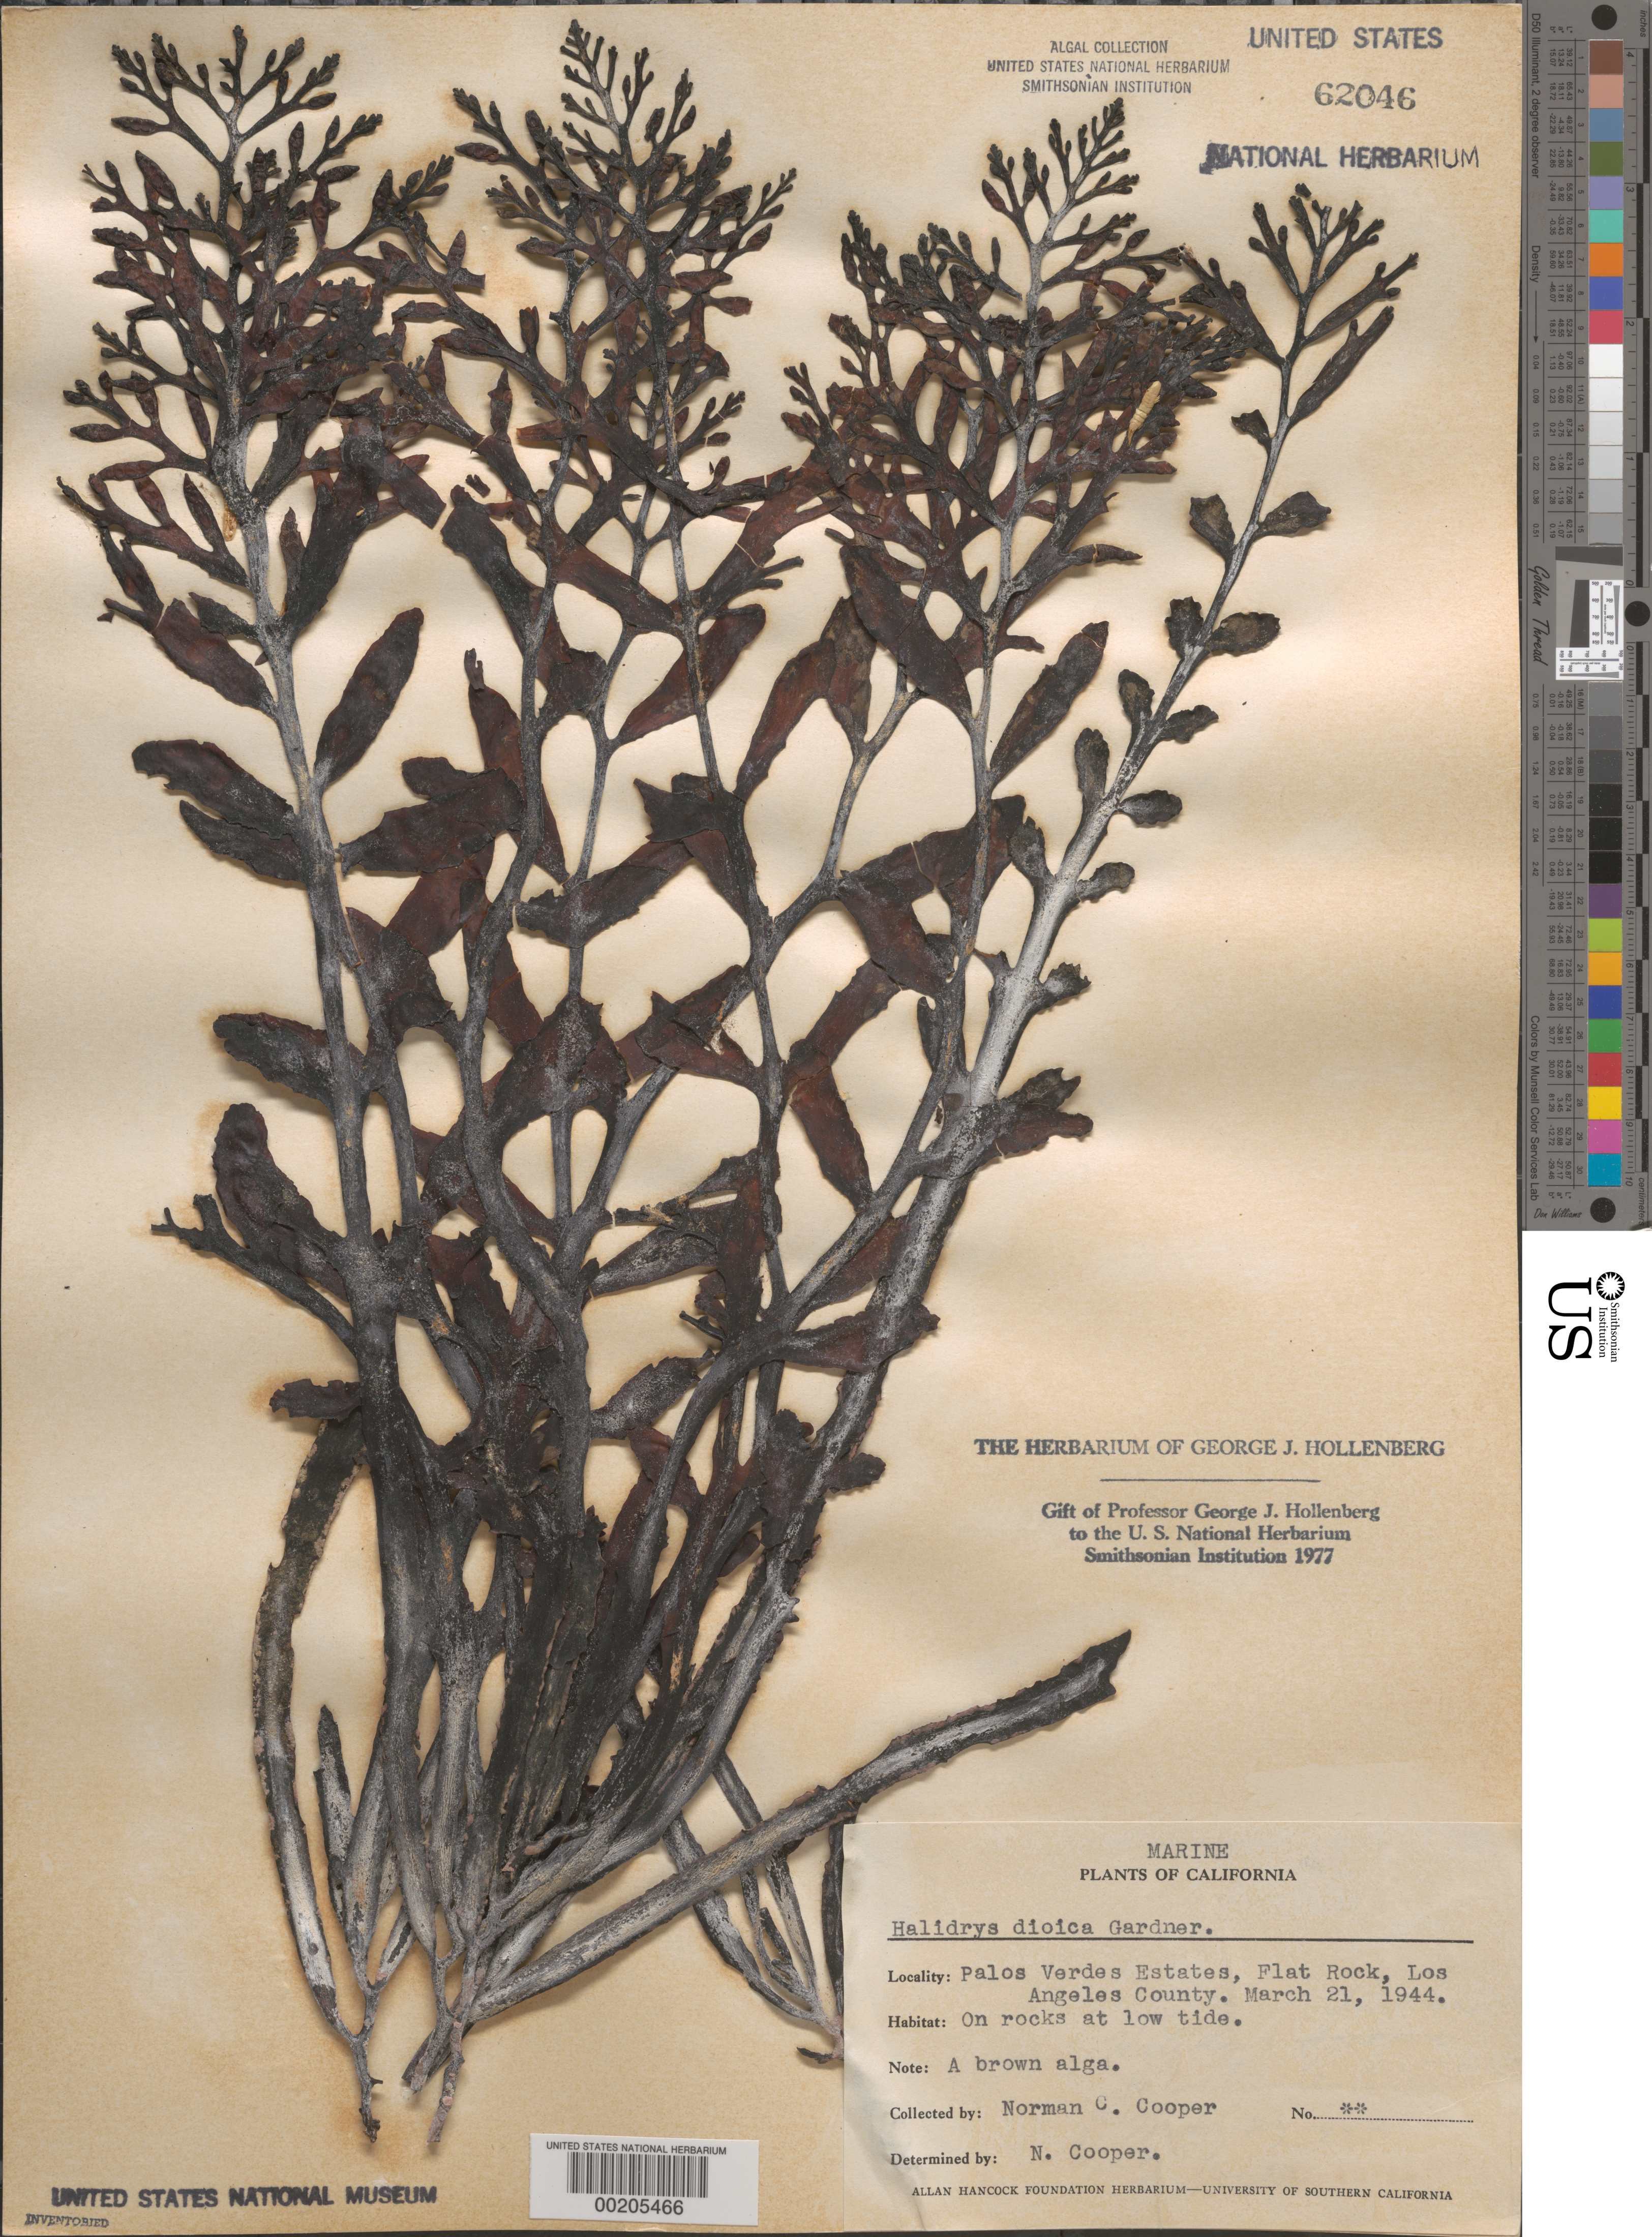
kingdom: Chromista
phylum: Ochrophyta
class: Phaeophyceae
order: Fucales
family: Sargassaceae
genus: Halidrys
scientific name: Halidrys dioica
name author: N.L. Gardner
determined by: Cooper, N. C.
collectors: N. Cooper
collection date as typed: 21 Mar 1944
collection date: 1944-03-21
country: United States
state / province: California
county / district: Los Angeles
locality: Palos Verdes Estates, Flat Rock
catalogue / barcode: US 62046